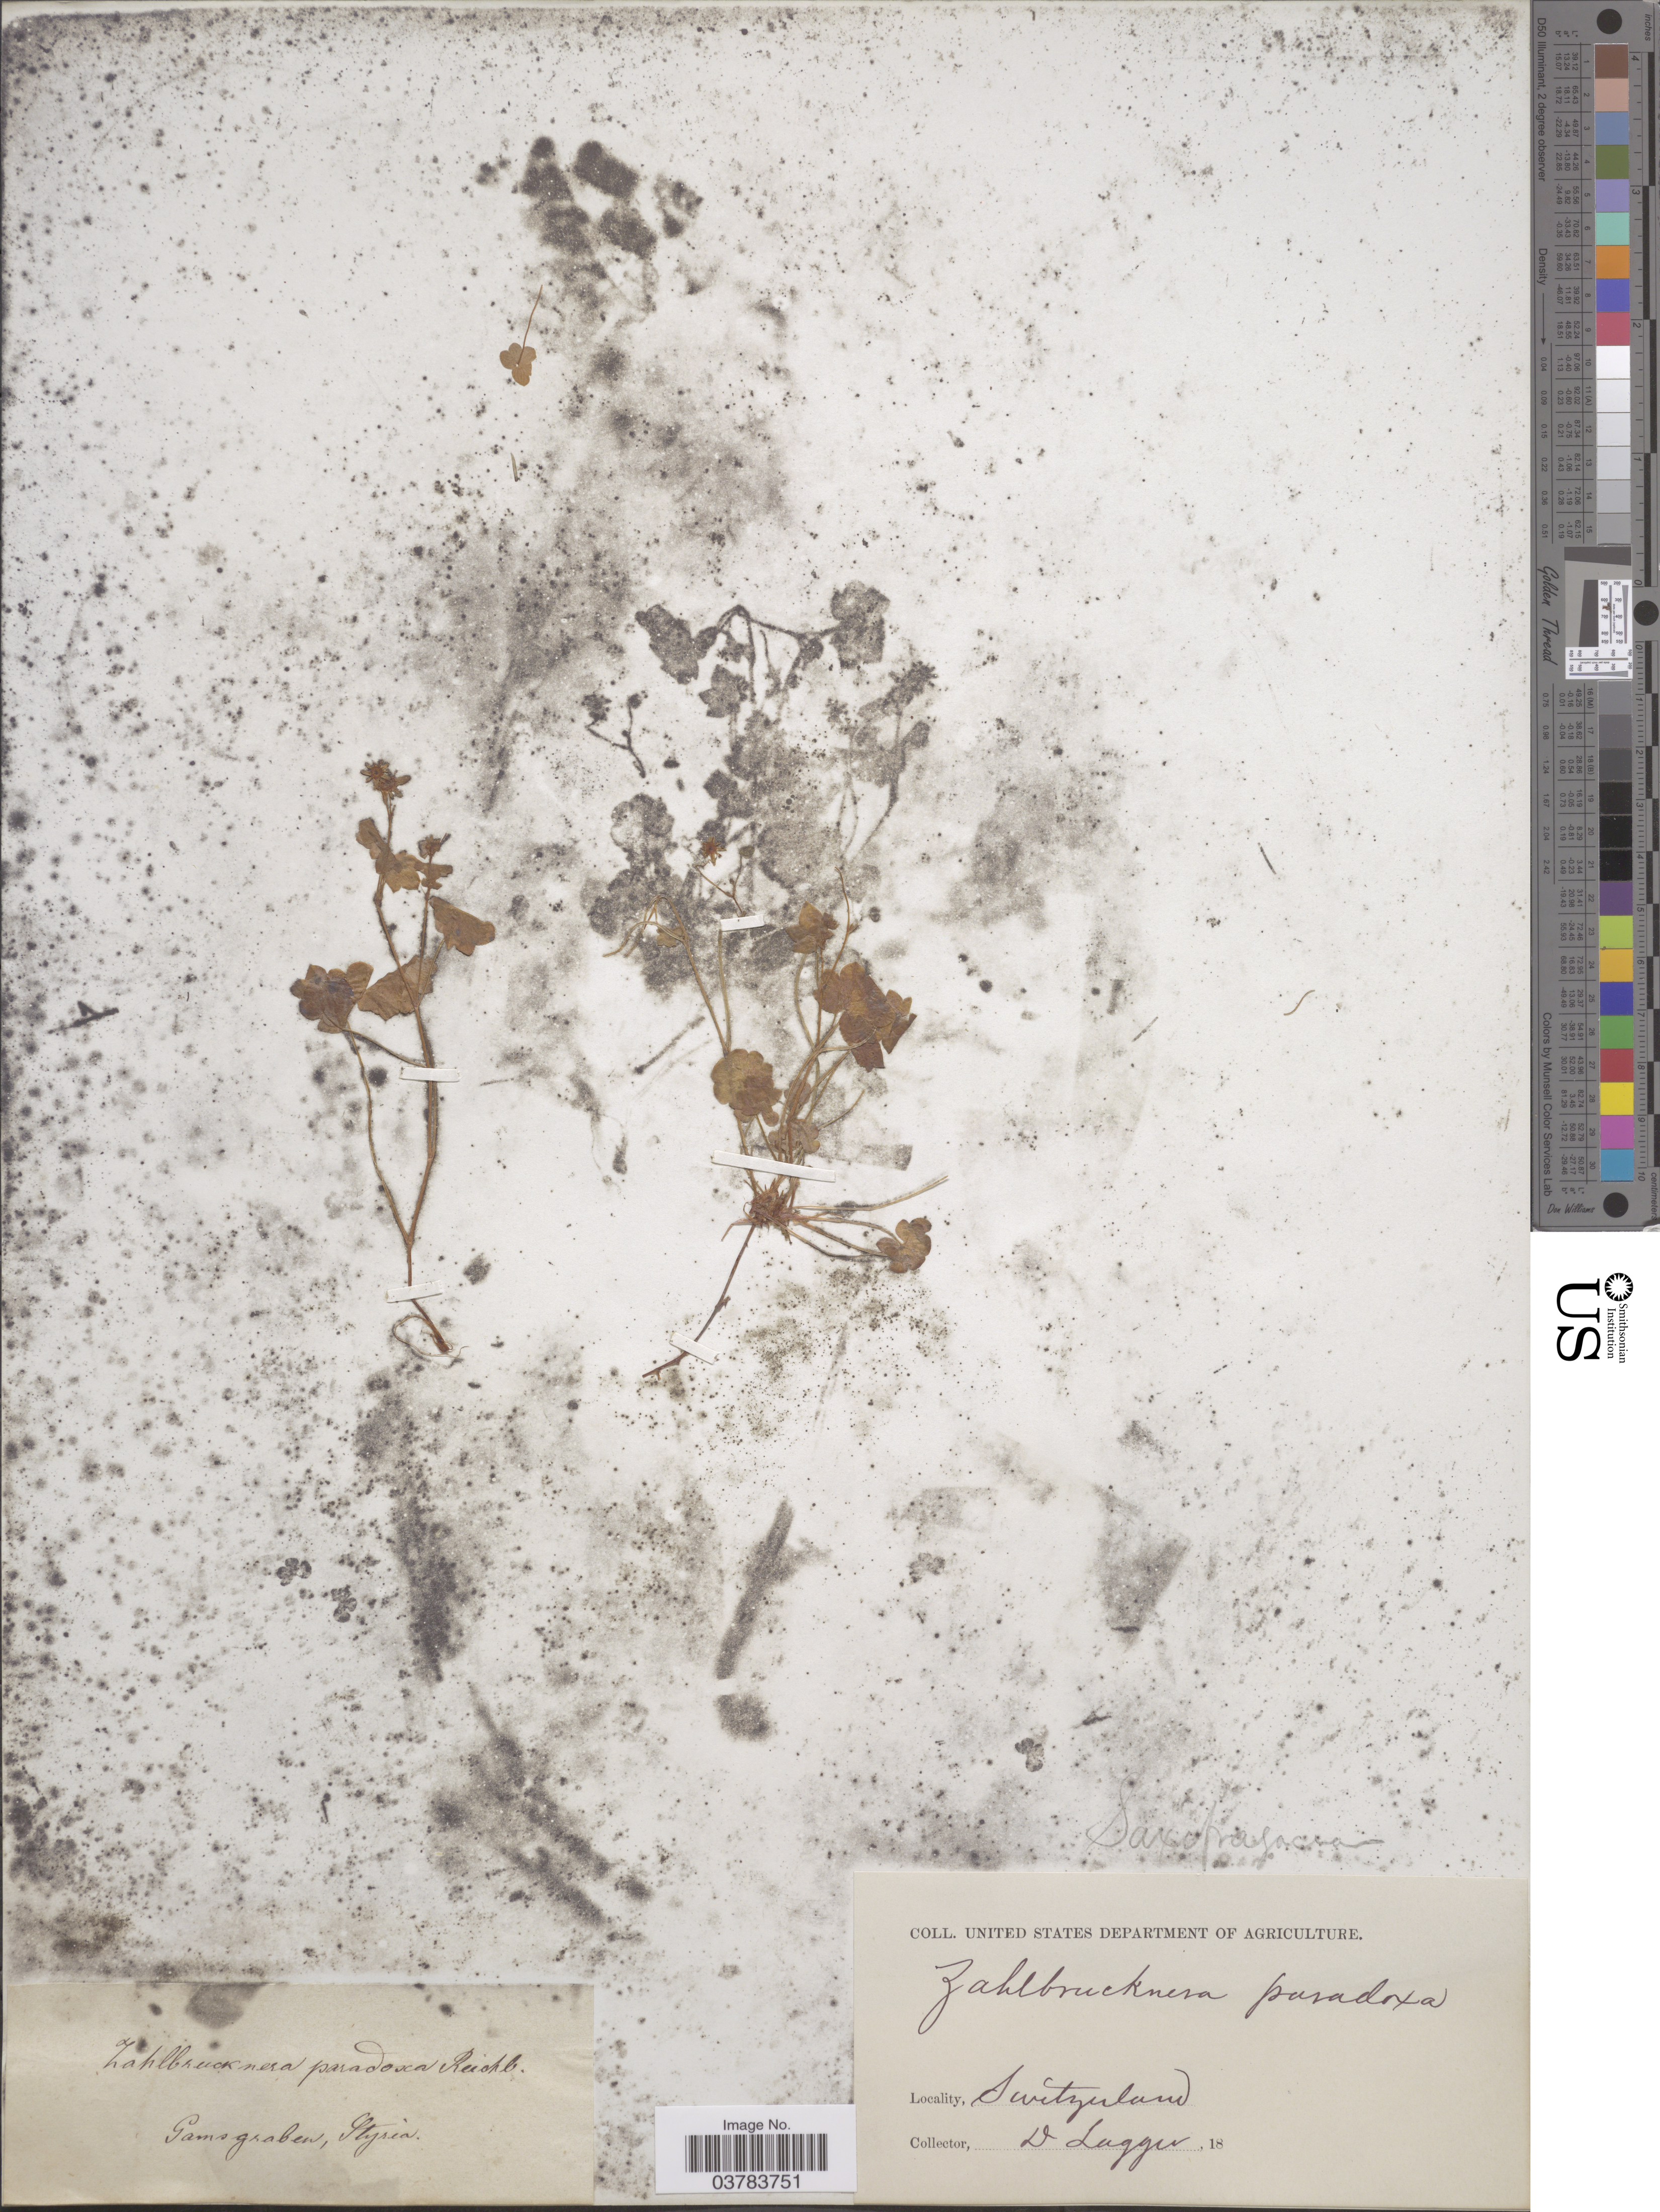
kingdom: Plantae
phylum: Tracheophyta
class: Magnoliopsida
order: Saxifragales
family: Saxifragaceae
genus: Saxifraga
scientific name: Saxifraga paradoxa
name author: Sternb.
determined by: Strong, Mark T., (BOT), Smithsonian Institution - National Museum of Natural History (UNITED STATES)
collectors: D. Lagger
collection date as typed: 18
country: Switzerland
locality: Gamsgraben, Styria.